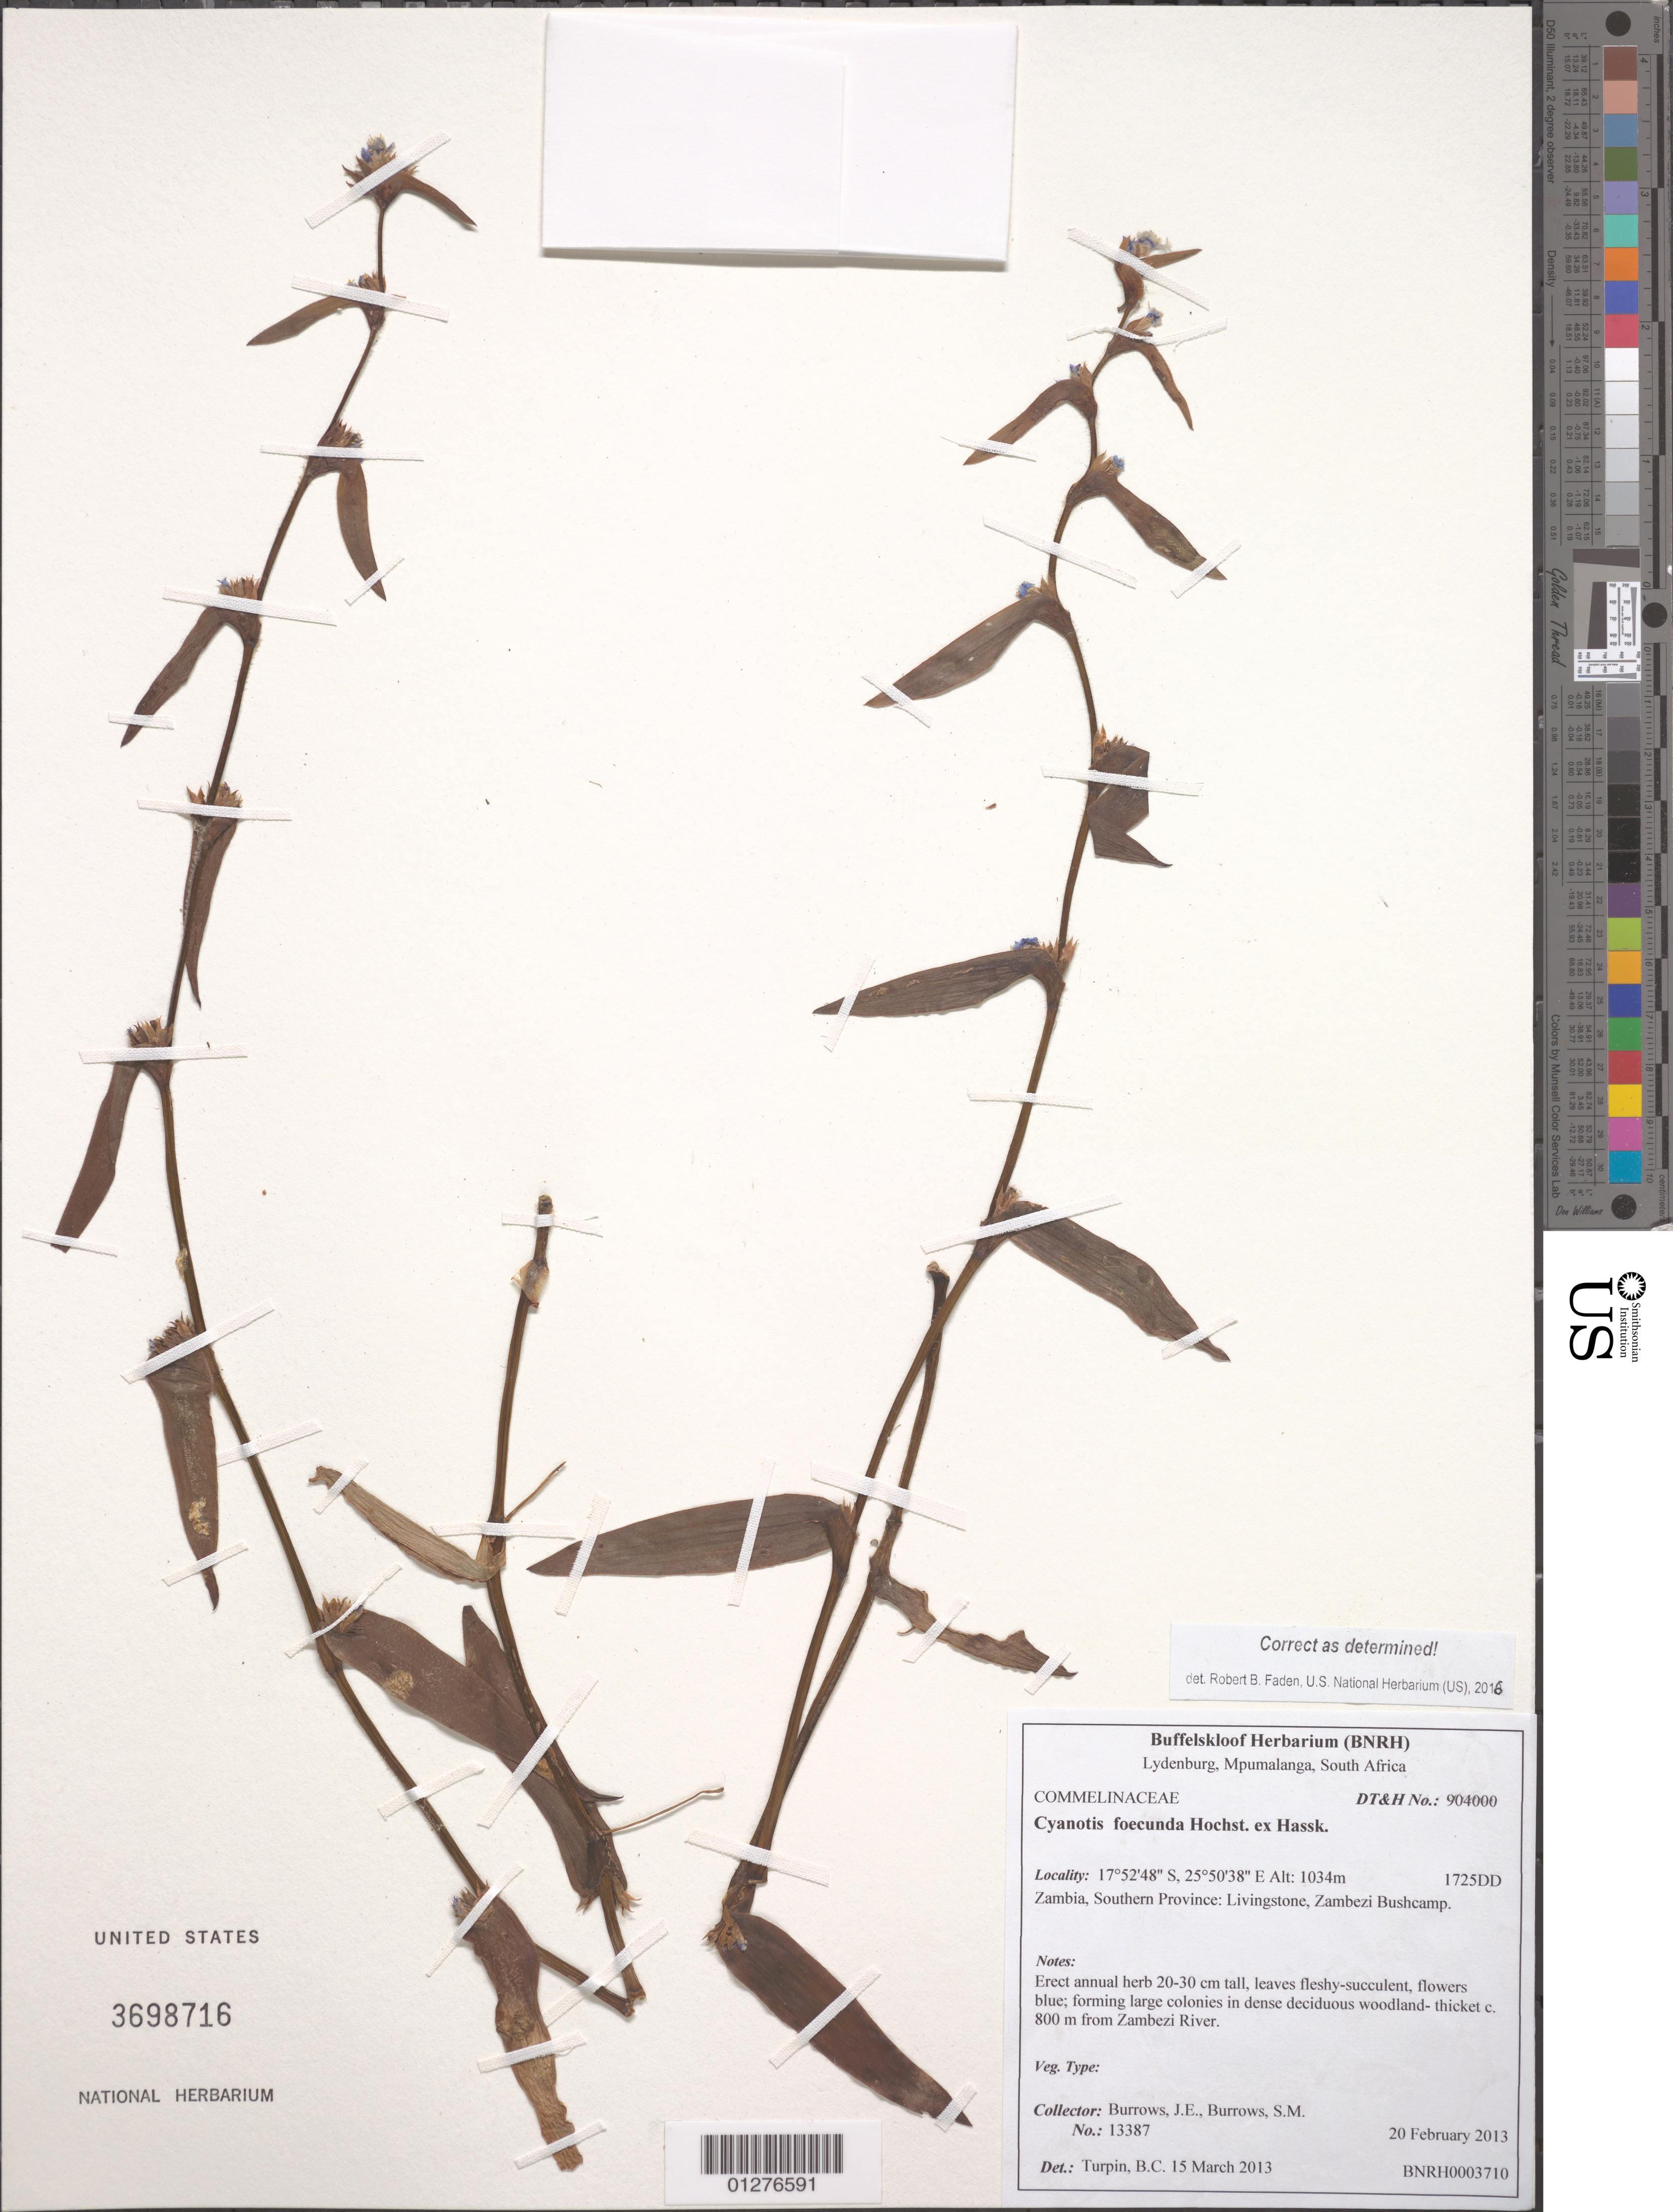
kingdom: Plantae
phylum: Tracheophyta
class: Liliopsida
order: Commelinales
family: Commelinaceae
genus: Cyanotis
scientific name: Cyanotis foecunda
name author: DC. ex Hassk.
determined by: Faden, Robert B., (US), Smithsonian Institution - National Museum of Natural History (UNITED STATES)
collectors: J. Burrows & S. Burrows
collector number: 13387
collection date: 2013-02-20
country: Zambia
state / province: Southern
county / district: Livingstone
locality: Zambezi Bushcamp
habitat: forming large colonies in dense deciduous woodland- thicket c. 800 m from Zambezi River.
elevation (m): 1034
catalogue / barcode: US 3698716